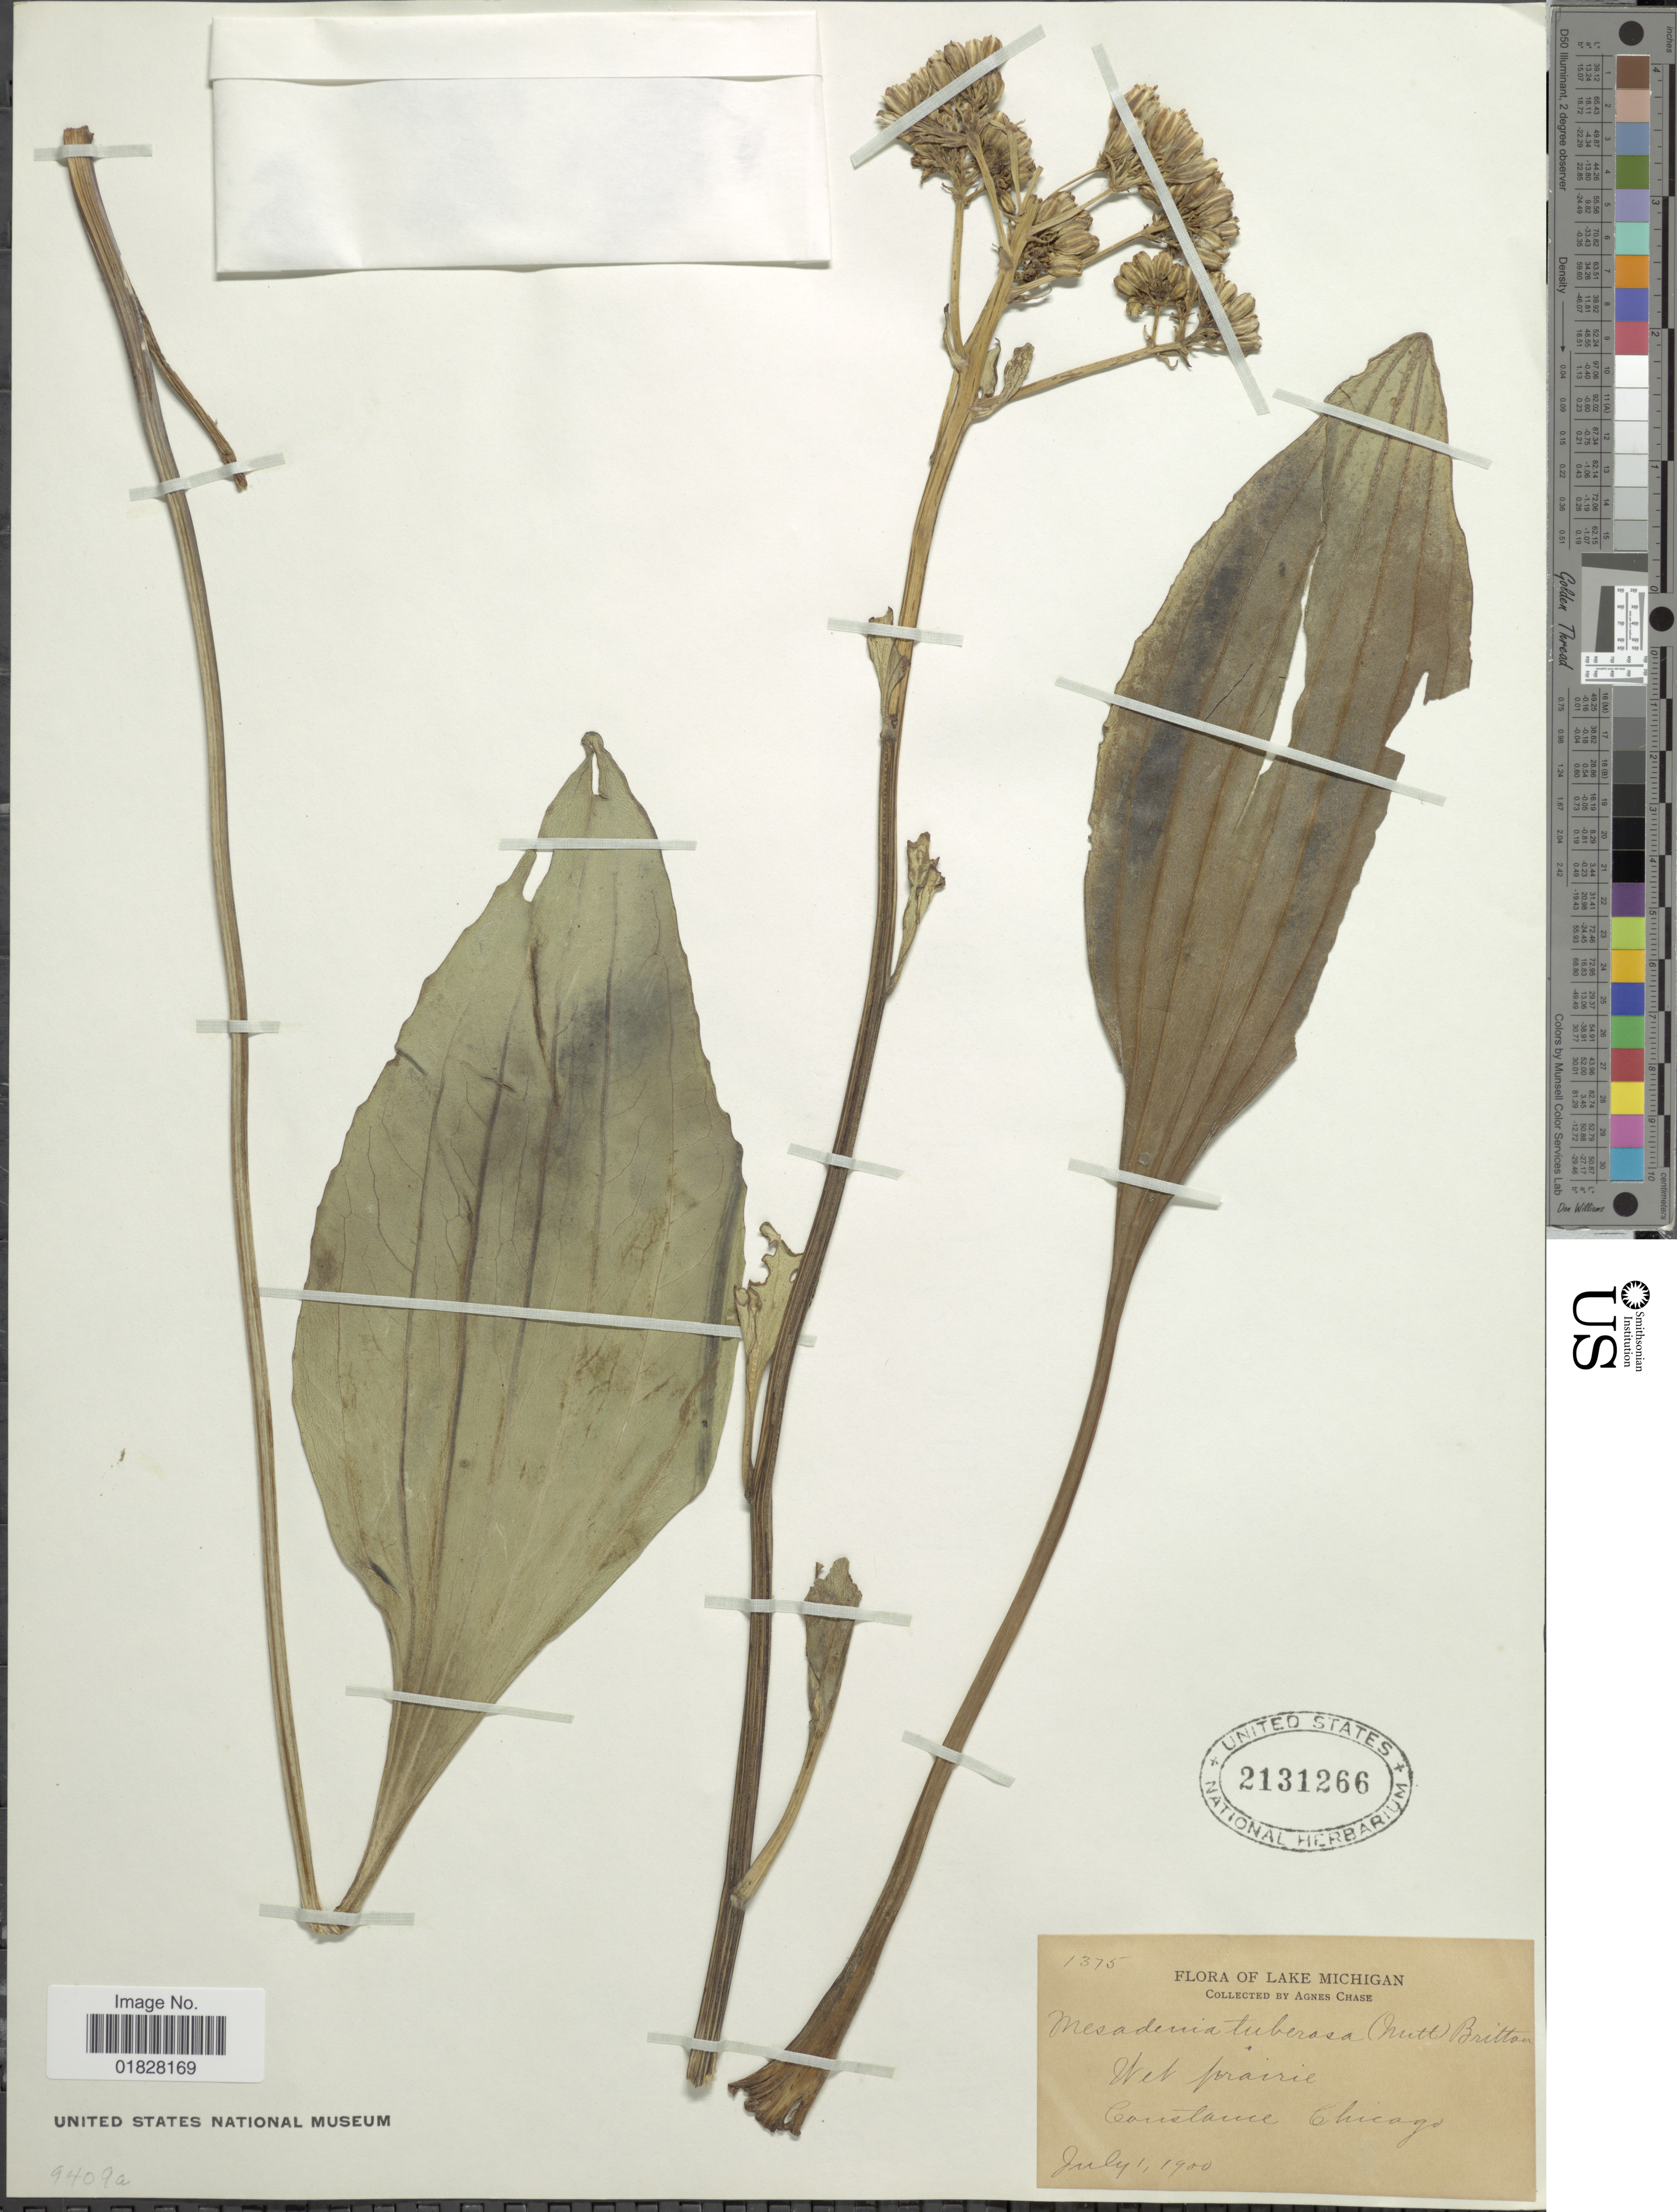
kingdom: Plantae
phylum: Tracheophyta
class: Magnoliopsida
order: Asterales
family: Asteraceae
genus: Arnoglossum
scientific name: Arnoglossum plantagineum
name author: Raf.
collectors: A. Chase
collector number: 1375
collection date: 1900-07-01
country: United States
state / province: Illinois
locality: Lake Michigan. Wet prairie. Constance Chicago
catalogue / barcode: US 2131266